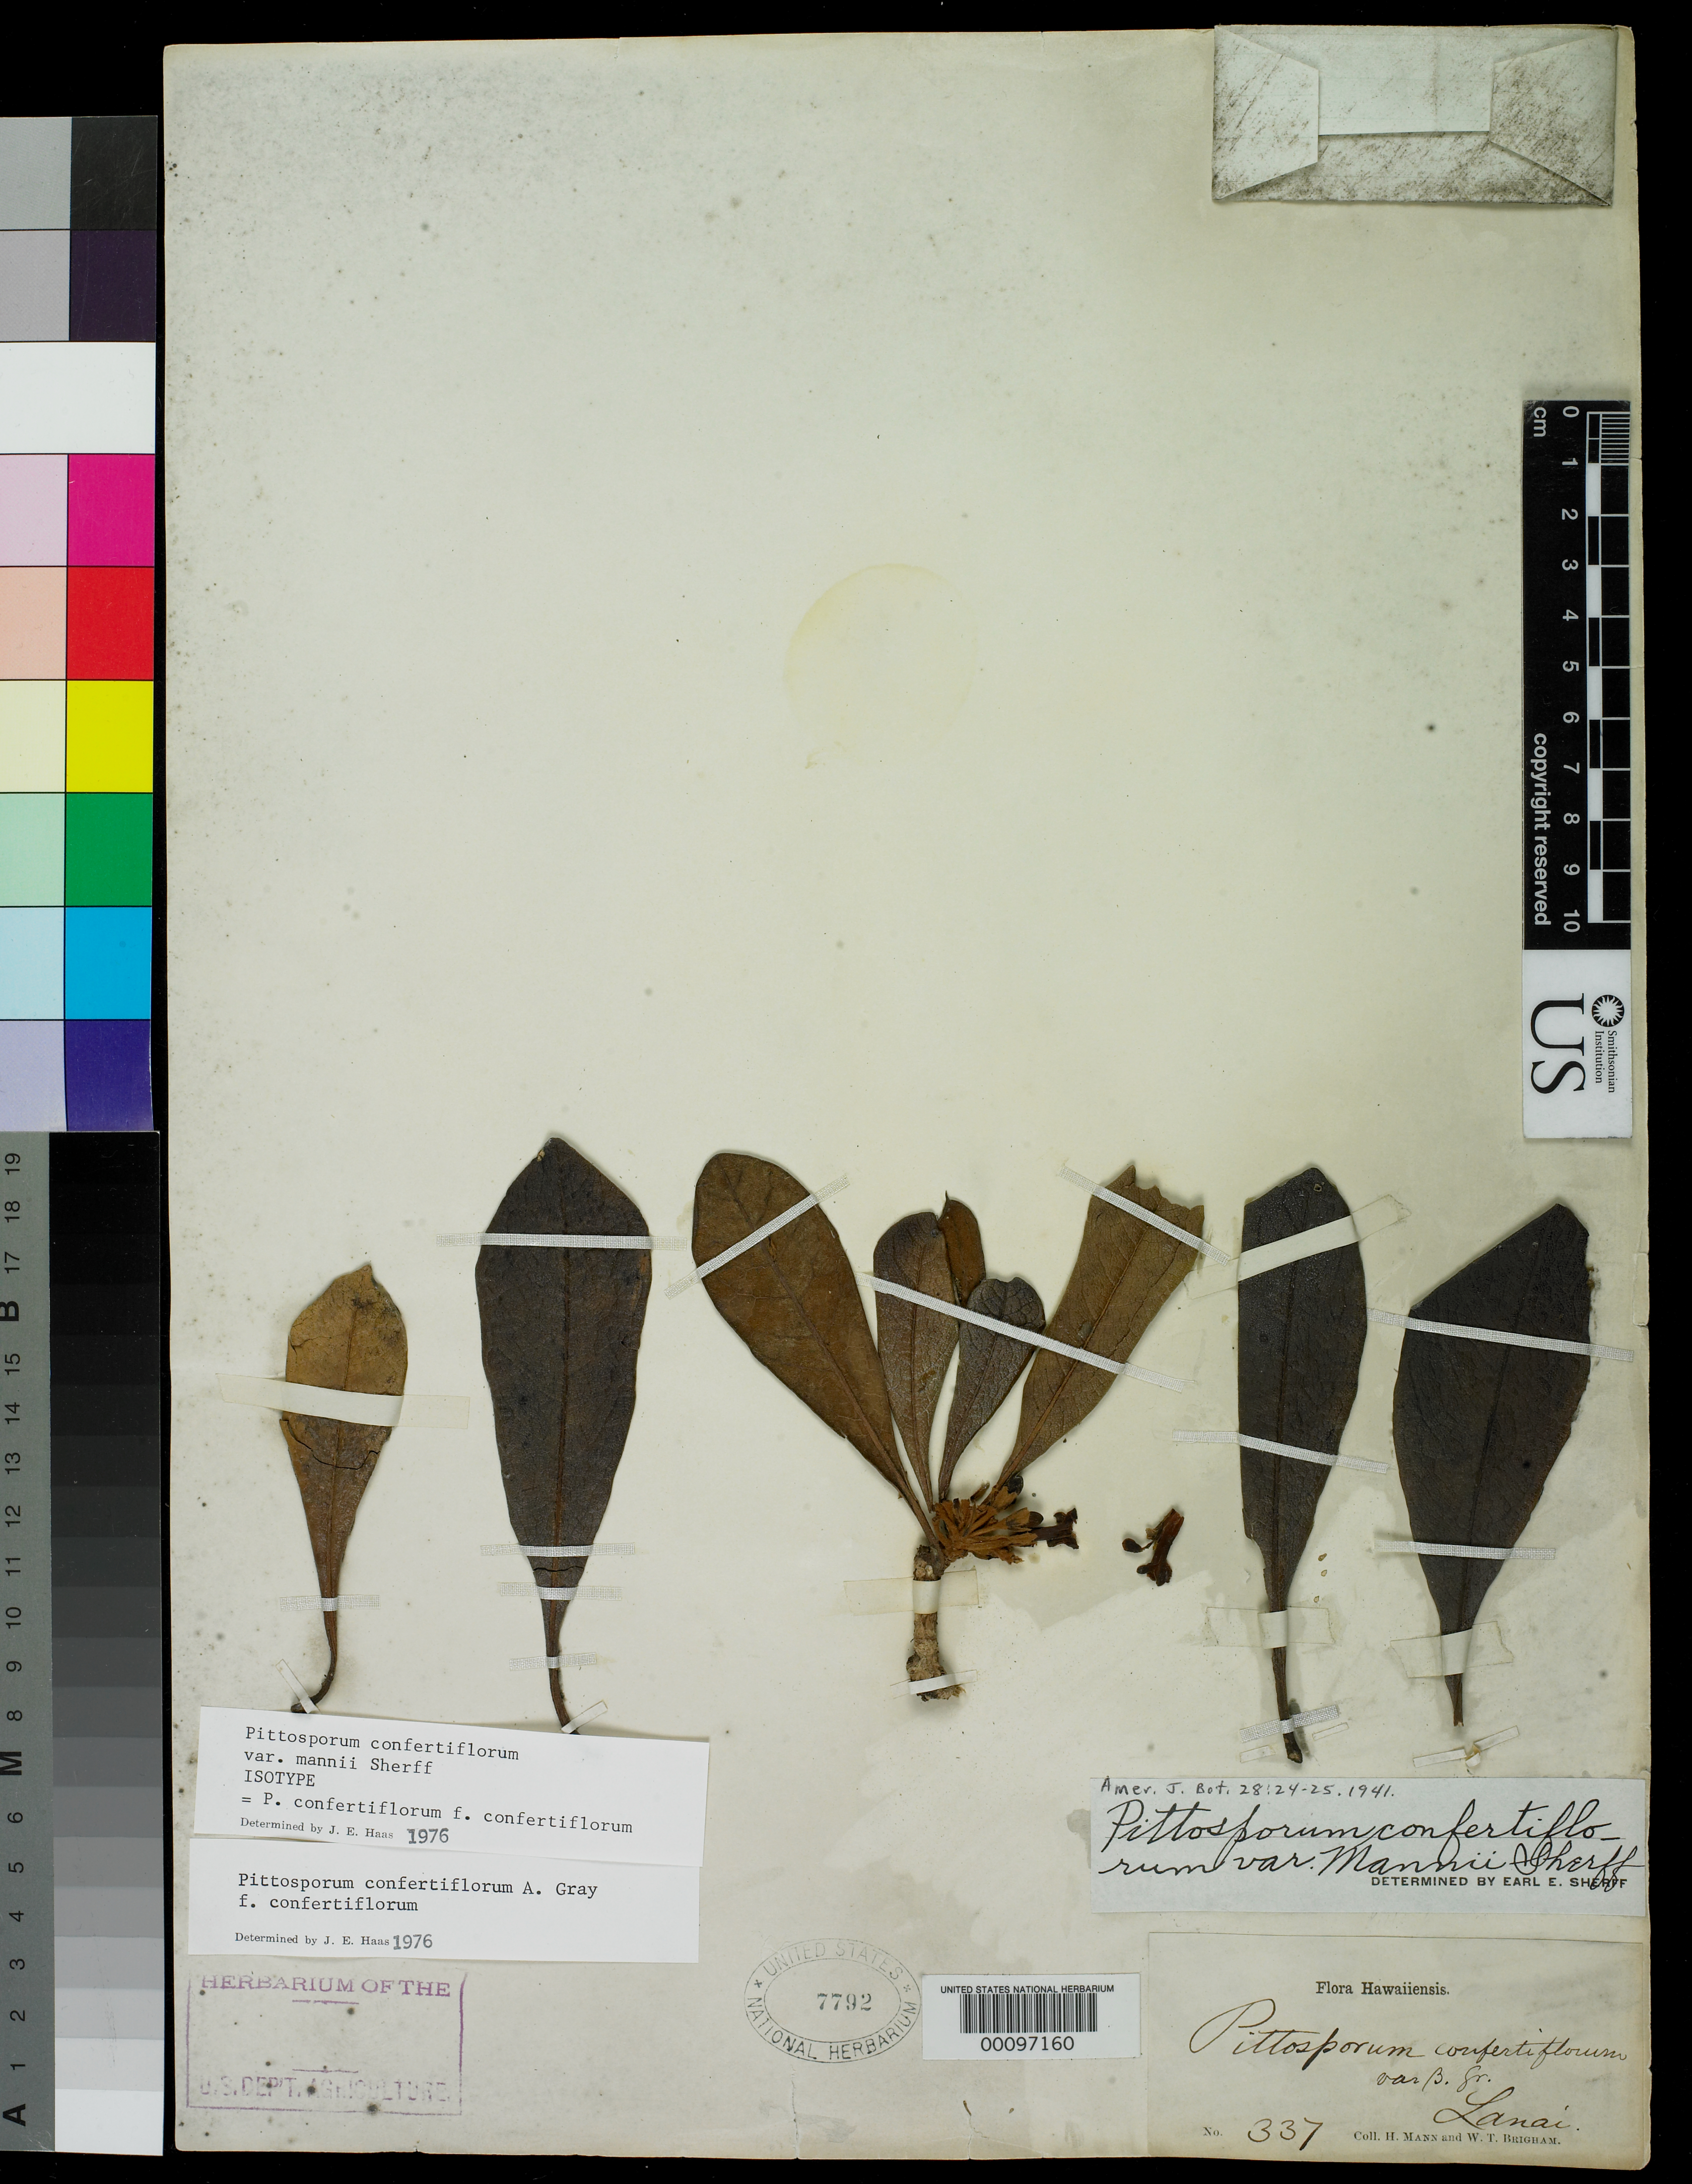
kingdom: Plantae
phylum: Tracheophyta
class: Magnoliopsida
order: Apiales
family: Pittosporaceae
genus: Pittosporum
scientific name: Pittosporum confertiflorum var. mannii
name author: Sherff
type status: Isotype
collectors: H. Mann & W. T. Brigham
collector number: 337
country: United States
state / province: Hawaii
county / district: Maui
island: Lana'i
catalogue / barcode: US 7792